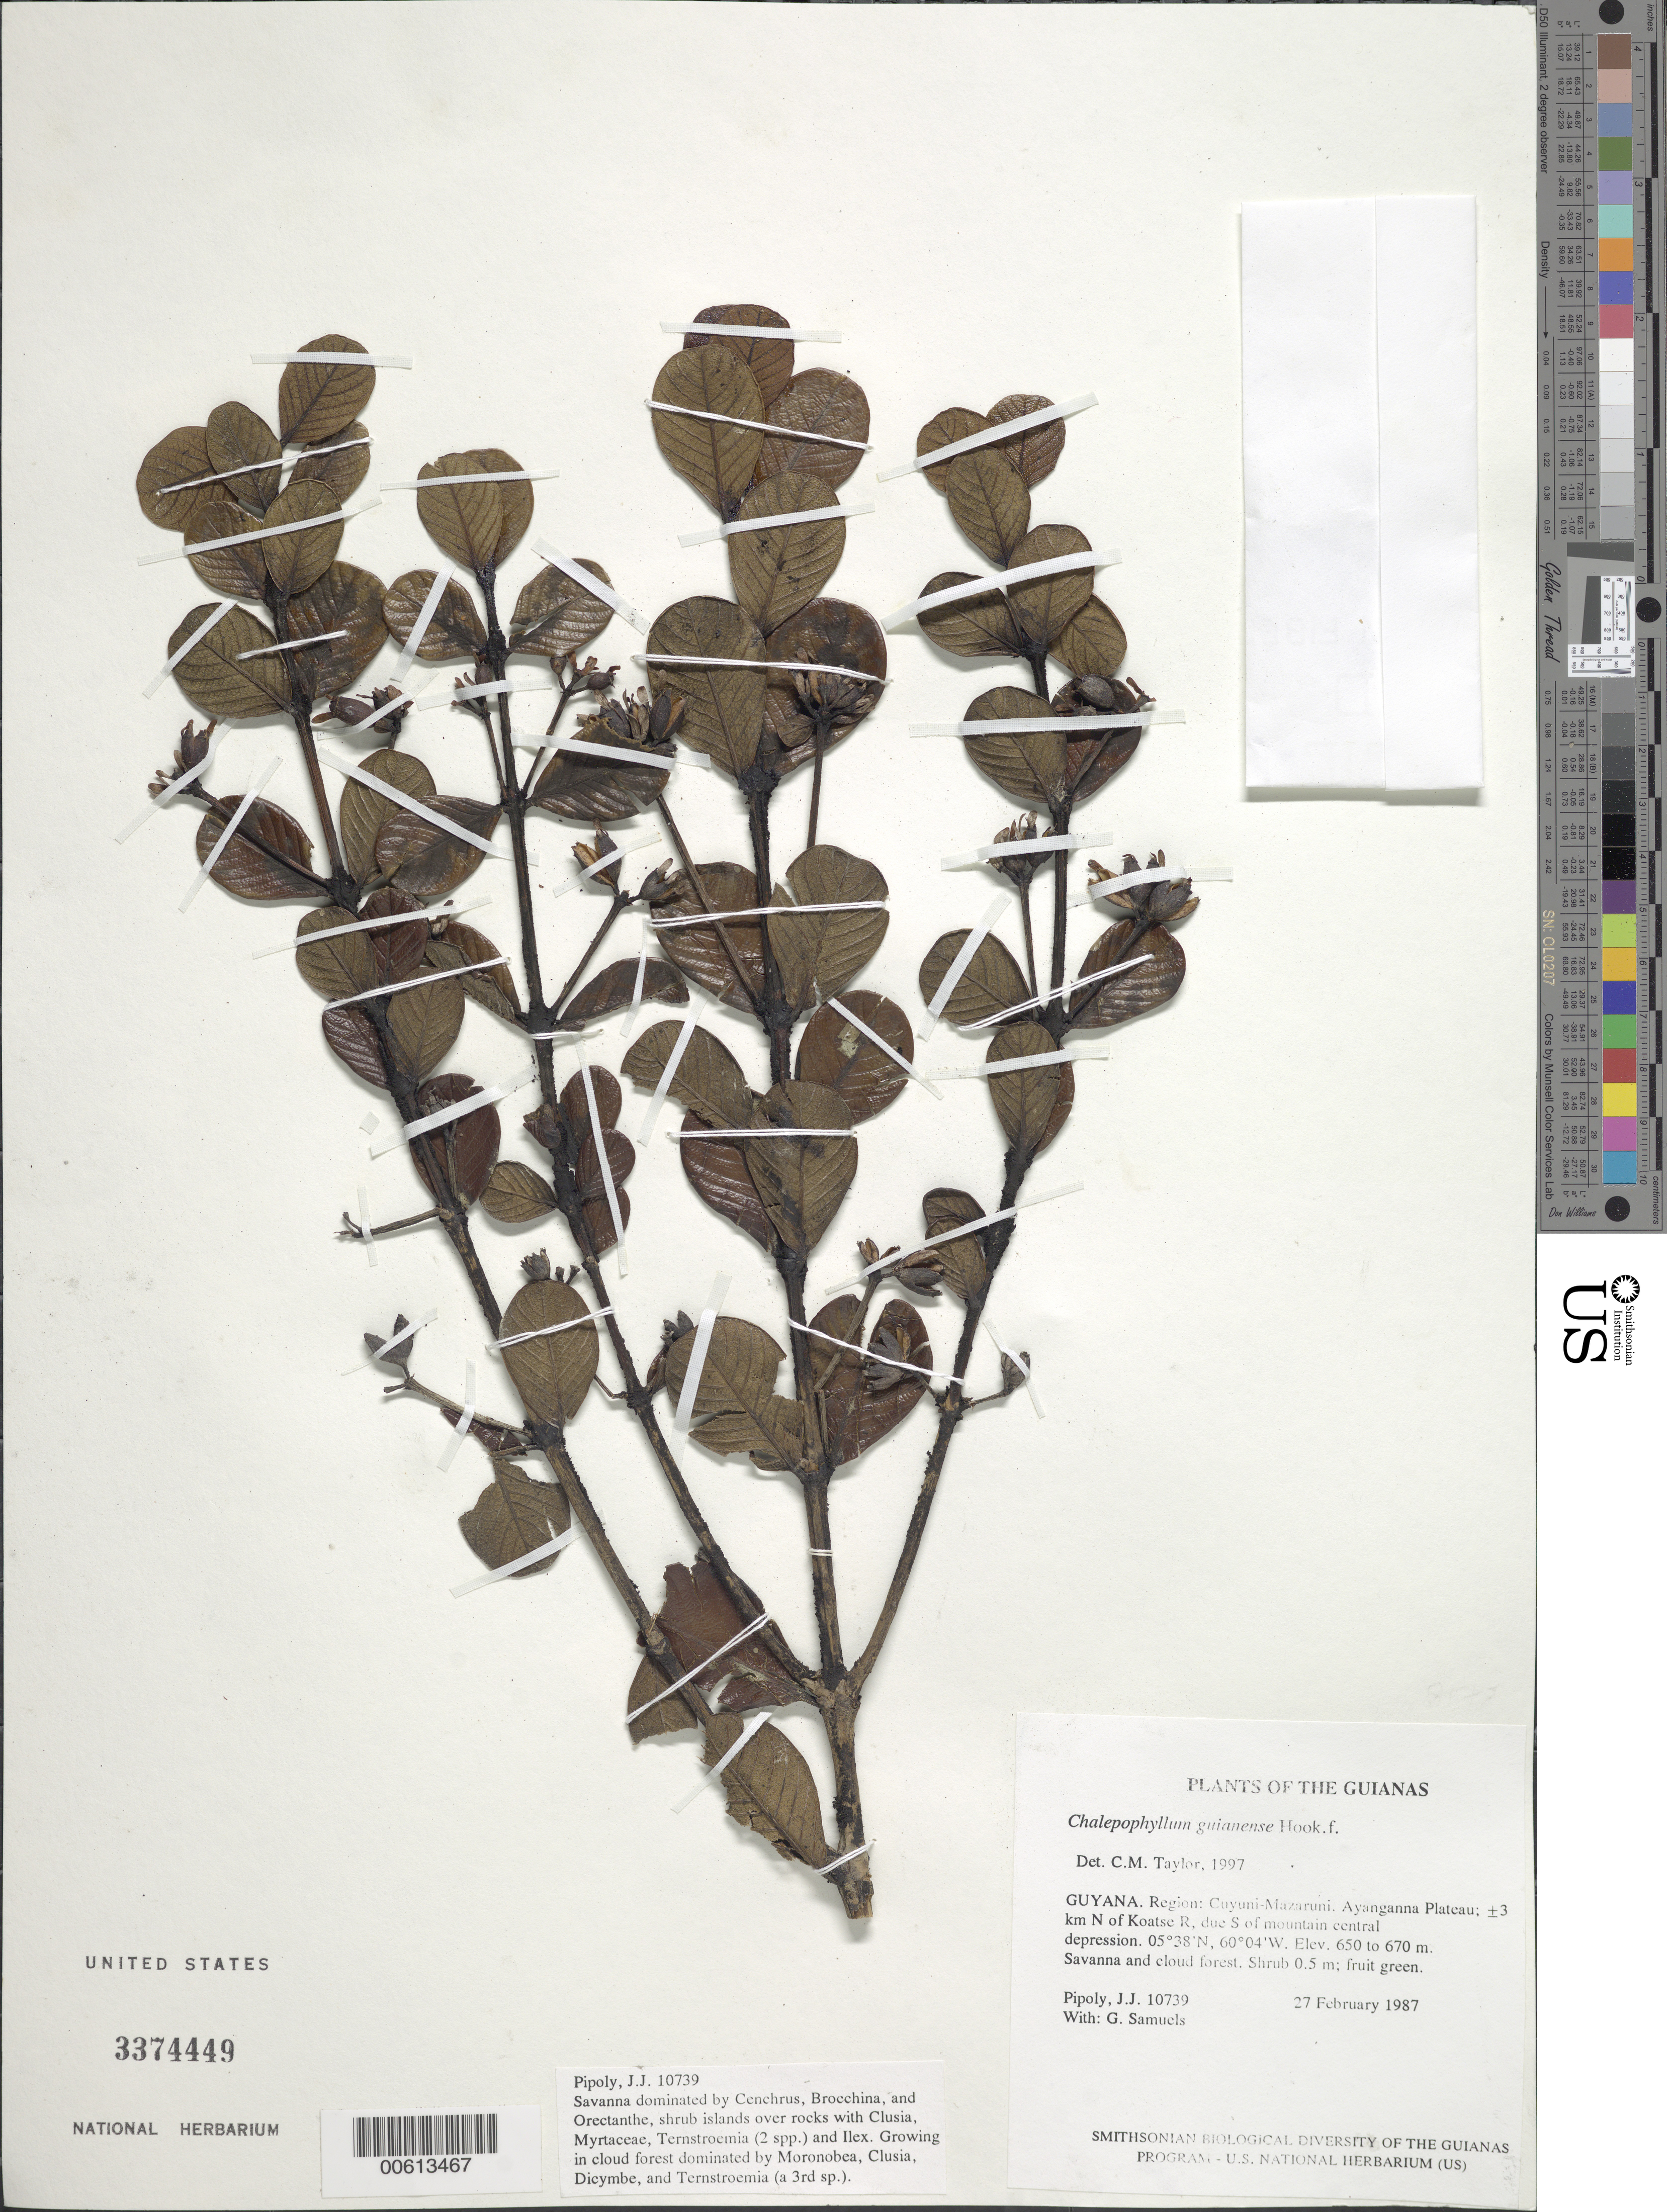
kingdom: Plantae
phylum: Tracheophyta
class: Magnoliopsida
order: Gentianales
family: Rubiaceae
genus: Chalepophyllum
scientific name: Chalepophyllum guianense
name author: Hook. f.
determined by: Taylor, Charlotte M.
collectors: J. J. Pipoly & G. Bacchus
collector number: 10739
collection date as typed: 27 February 1987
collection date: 1987-02-27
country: Guyana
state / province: Cuyuni-Mazaruni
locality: Ayanganna Plateau; ±3 km N of Koatse R, due S of mountain central depression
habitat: Savanna and cloud forest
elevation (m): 650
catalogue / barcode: US 3374449